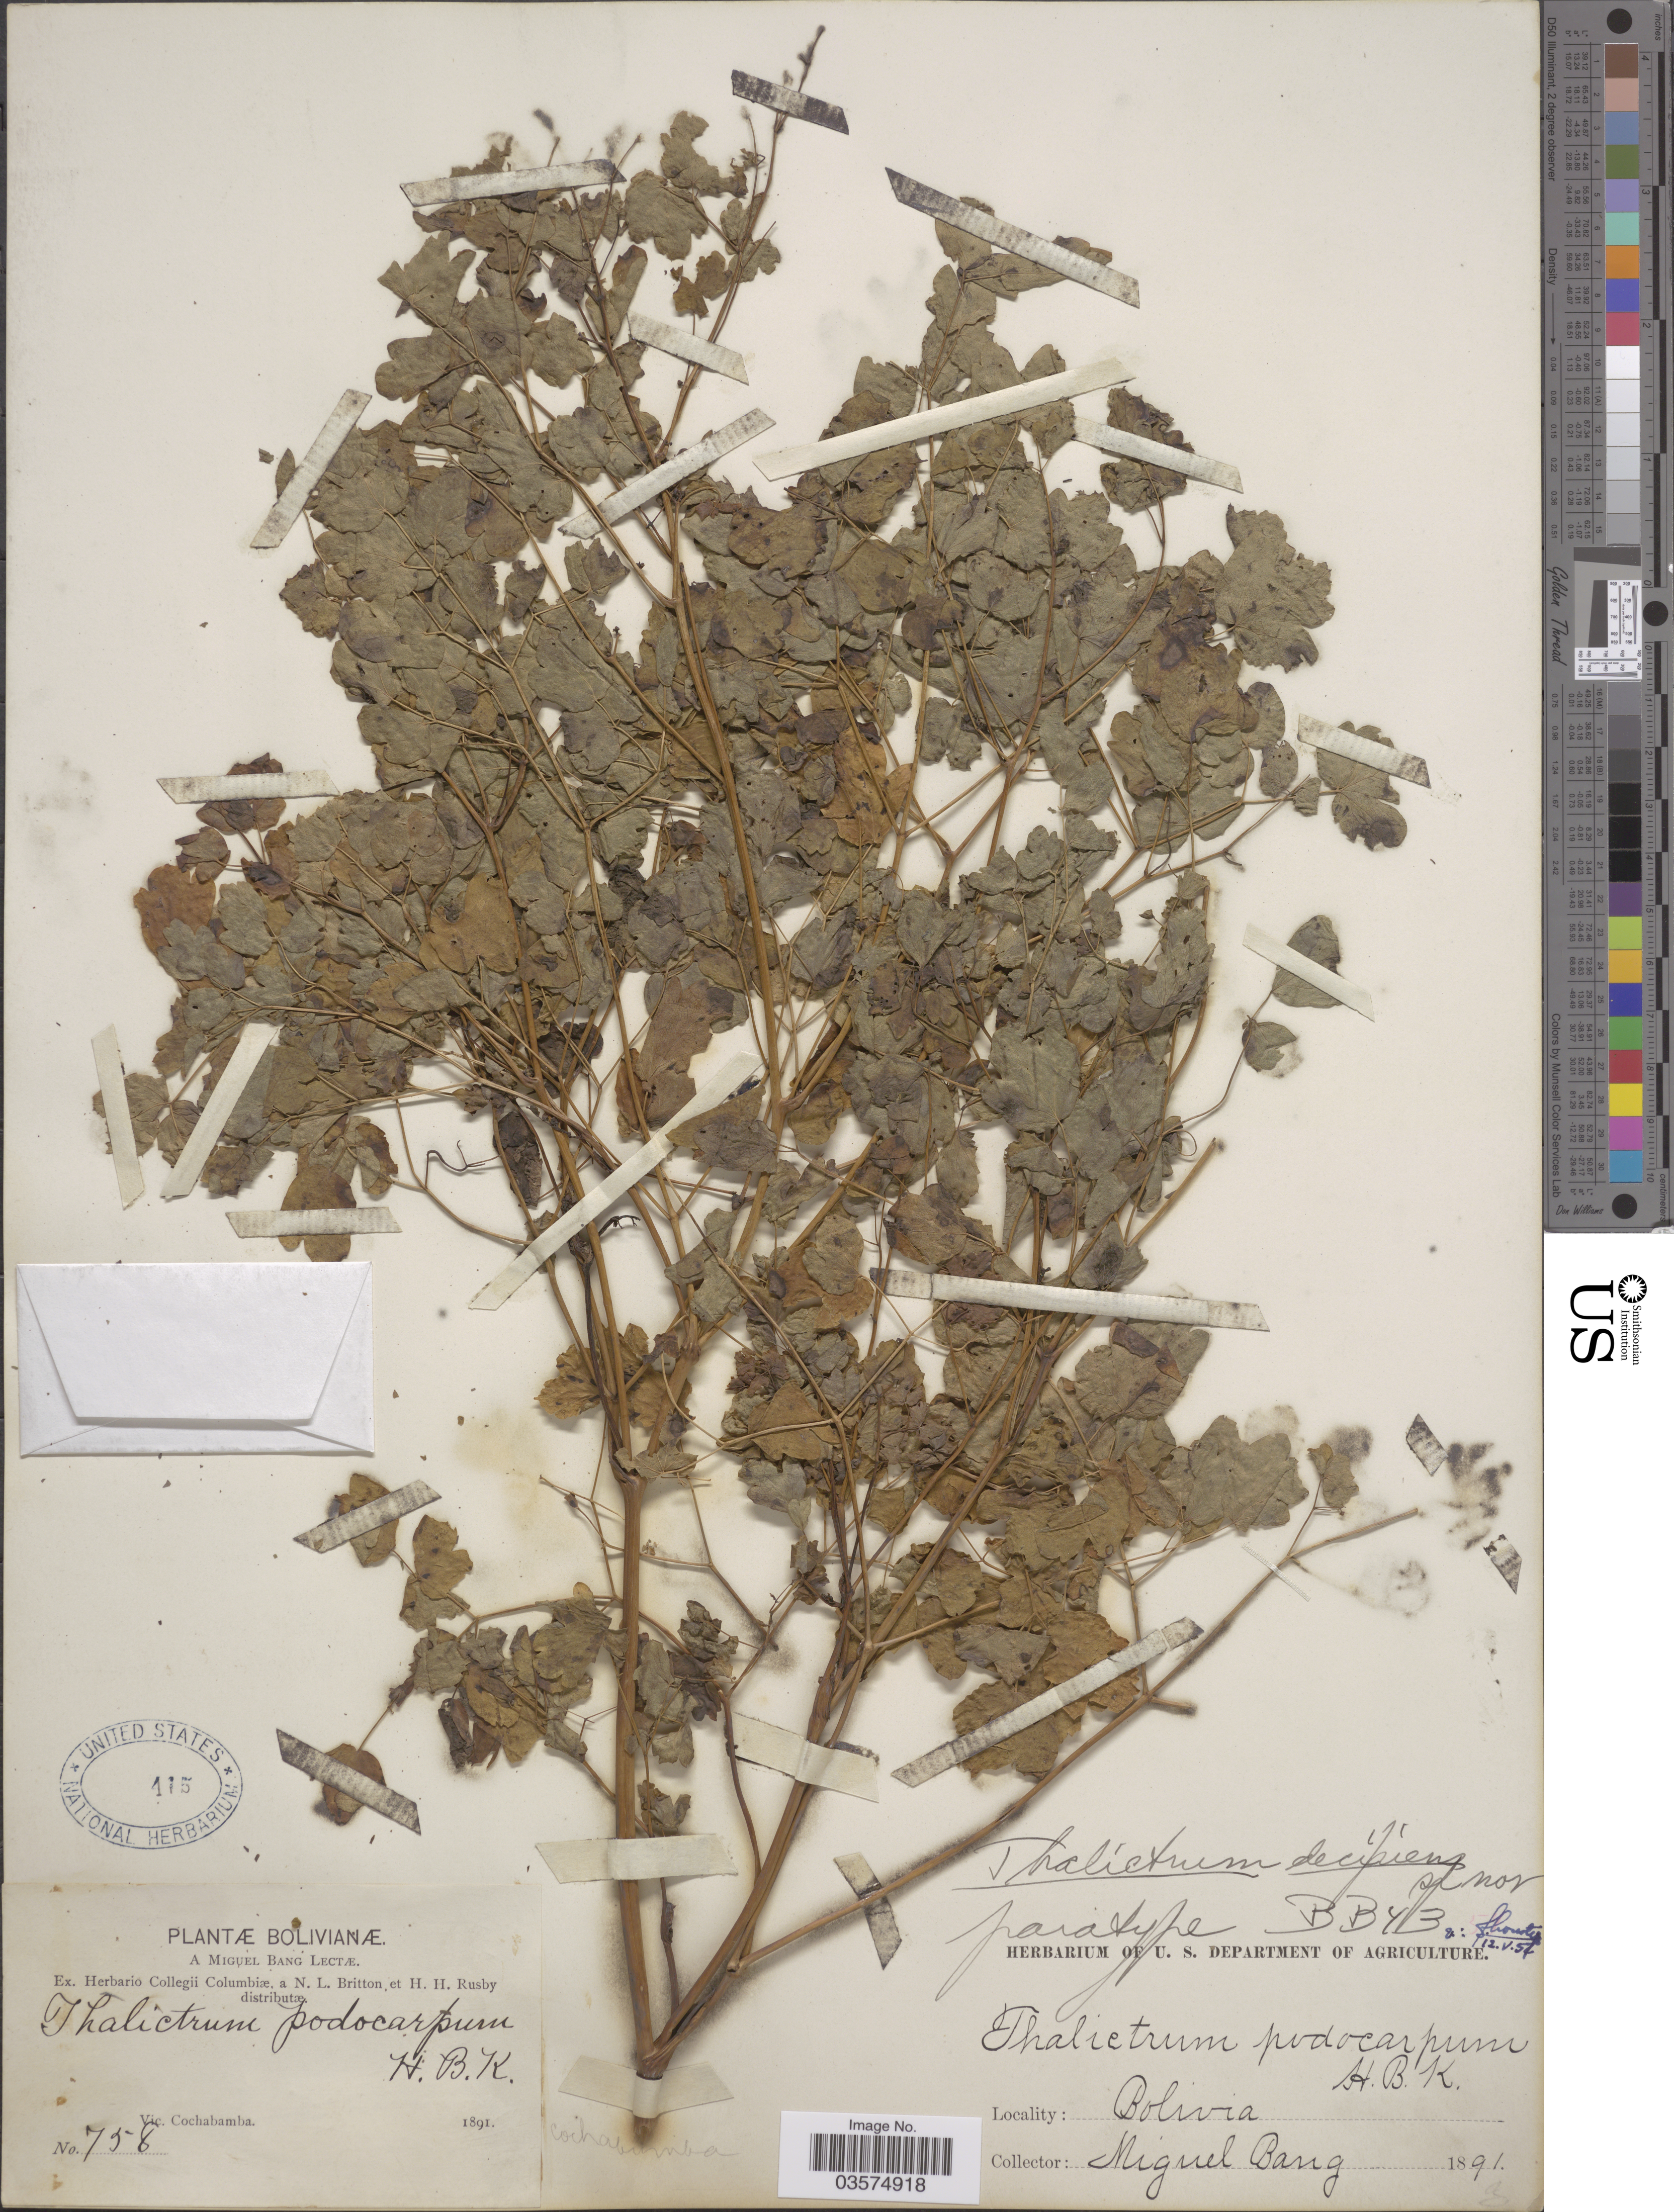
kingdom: Plantae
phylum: Tracheophyta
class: Magnoliopsida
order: Ranunculales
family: Ranunculaceae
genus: Thalictrum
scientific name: Thalictrum decipiens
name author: B. Boivin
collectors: M. Bang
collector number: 758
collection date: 1891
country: Bolivia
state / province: Cochabamba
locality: Vic. Cochabamba.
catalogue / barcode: US 415